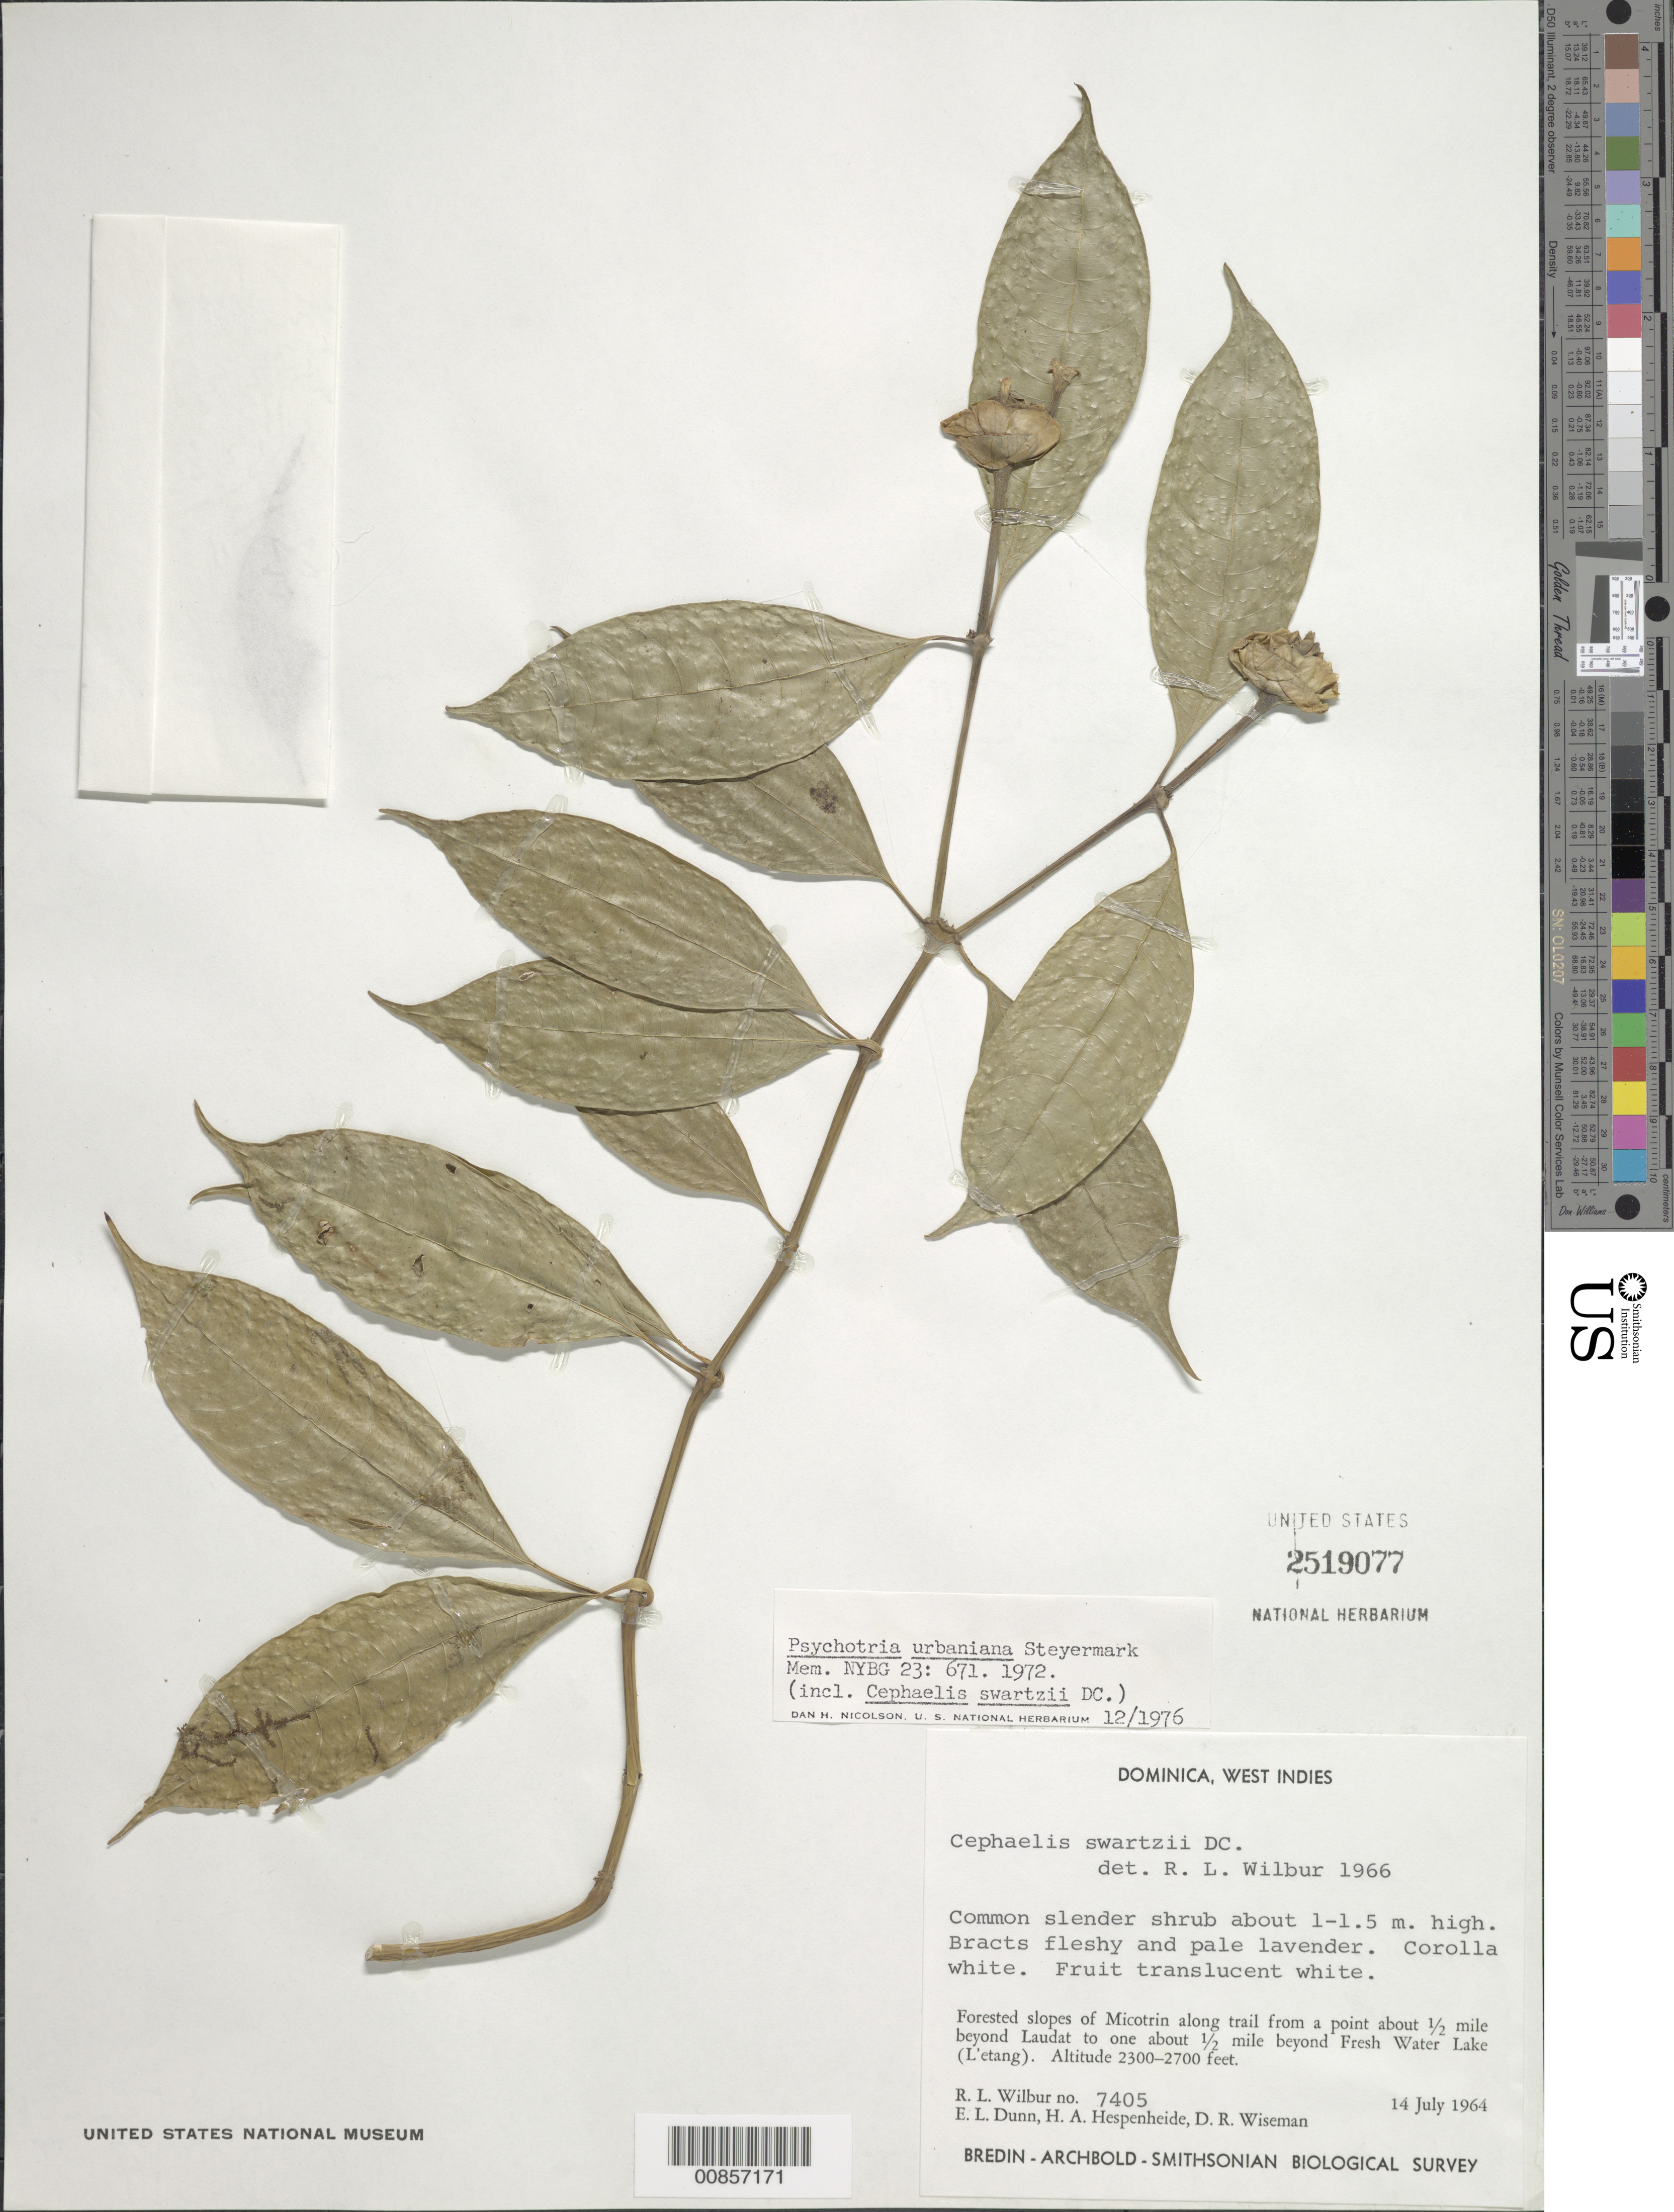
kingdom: Plantae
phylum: Tracheophyta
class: Magnoliopsida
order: Gentianales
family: Rubiaceae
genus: Psychotria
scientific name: Psychotria urbaniana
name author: Steyerm.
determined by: Nicolson, Dan H.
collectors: R. L. Wilbur, E. Dunn, H. A. Hespenheide & D. R. Wiseman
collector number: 7405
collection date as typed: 14 Jul 1964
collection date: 1964-07-14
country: Dominica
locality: Slopes of Micotrin, along trail from a point about 0.5 mi. beyond Laudat to one about 0.5 mi. beyond Fresh Water Lake (L'etang)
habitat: Forested slopes of micotrin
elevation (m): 701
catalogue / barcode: US 2519077